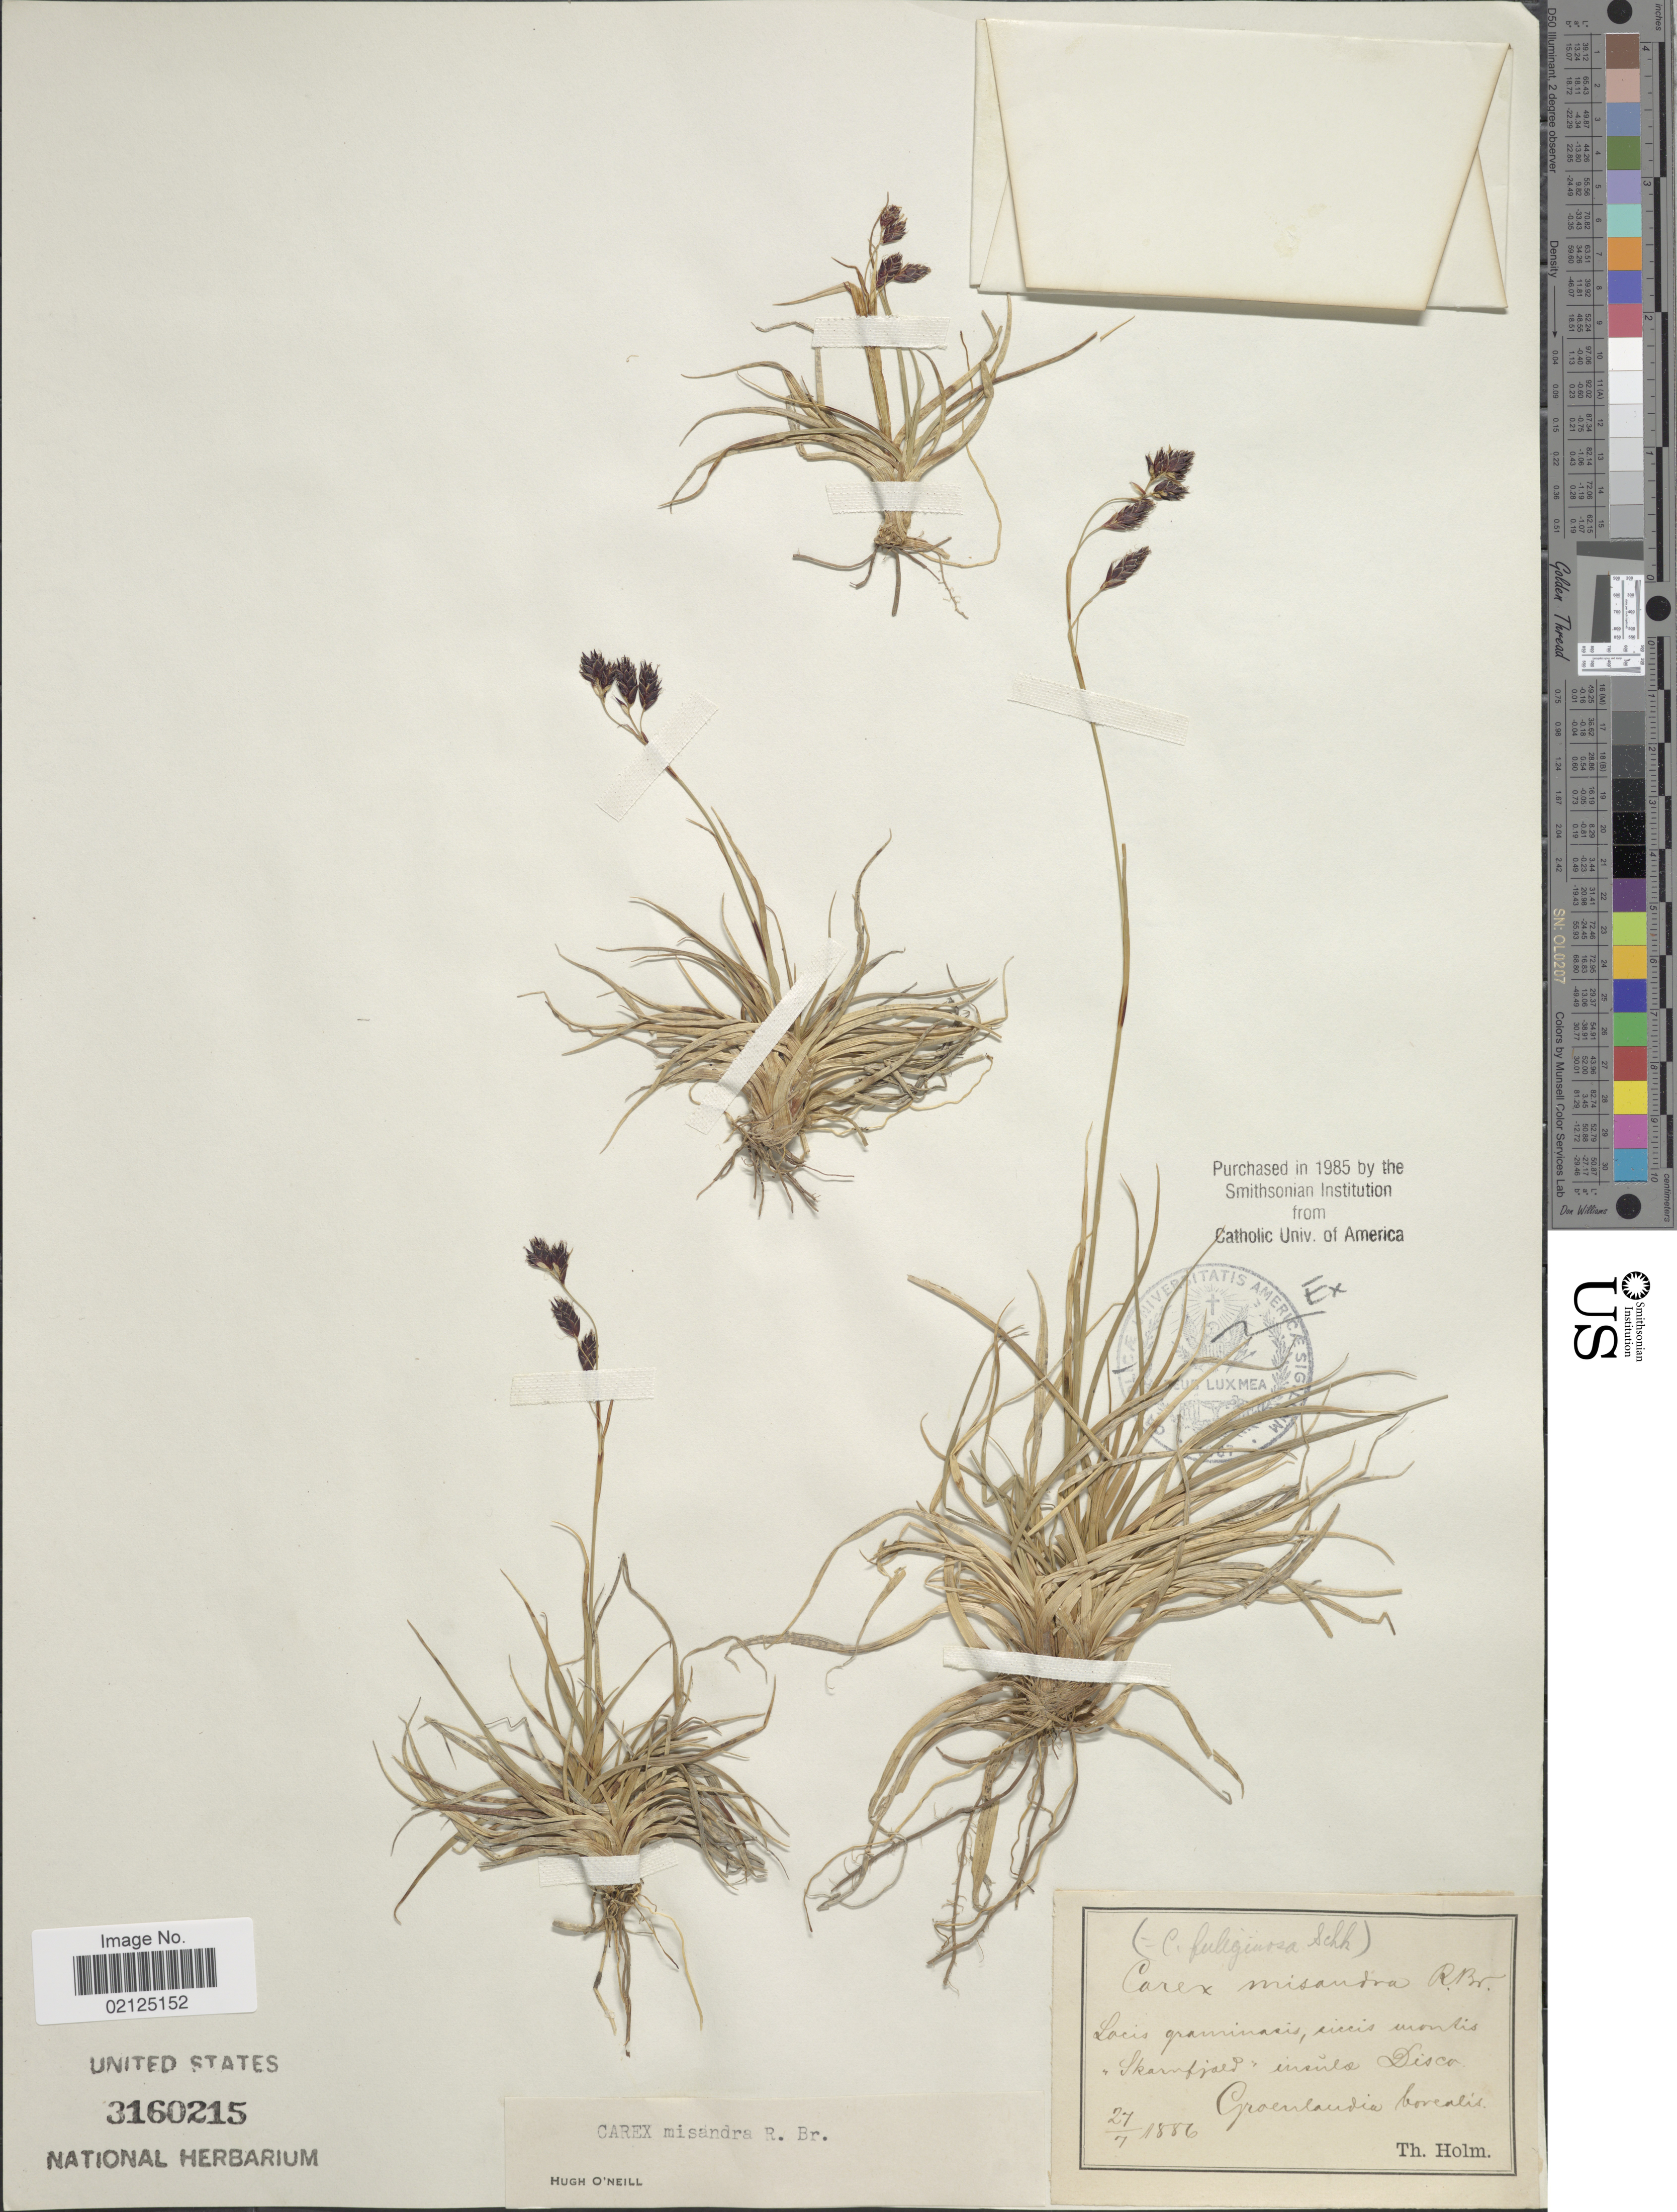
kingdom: Plantae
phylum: Tracheophyta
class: Liliopsida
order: Poales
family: Cyperaceae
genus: Carex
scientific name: Carex fuliginosa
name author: Schkuhr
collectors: T. Holm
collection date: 1886-07-27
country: Greenland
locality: Locis graminosis, siccis montis ,,Skarnfjord' insula Disco, Groenlandia borealis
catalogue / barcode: US 3160215